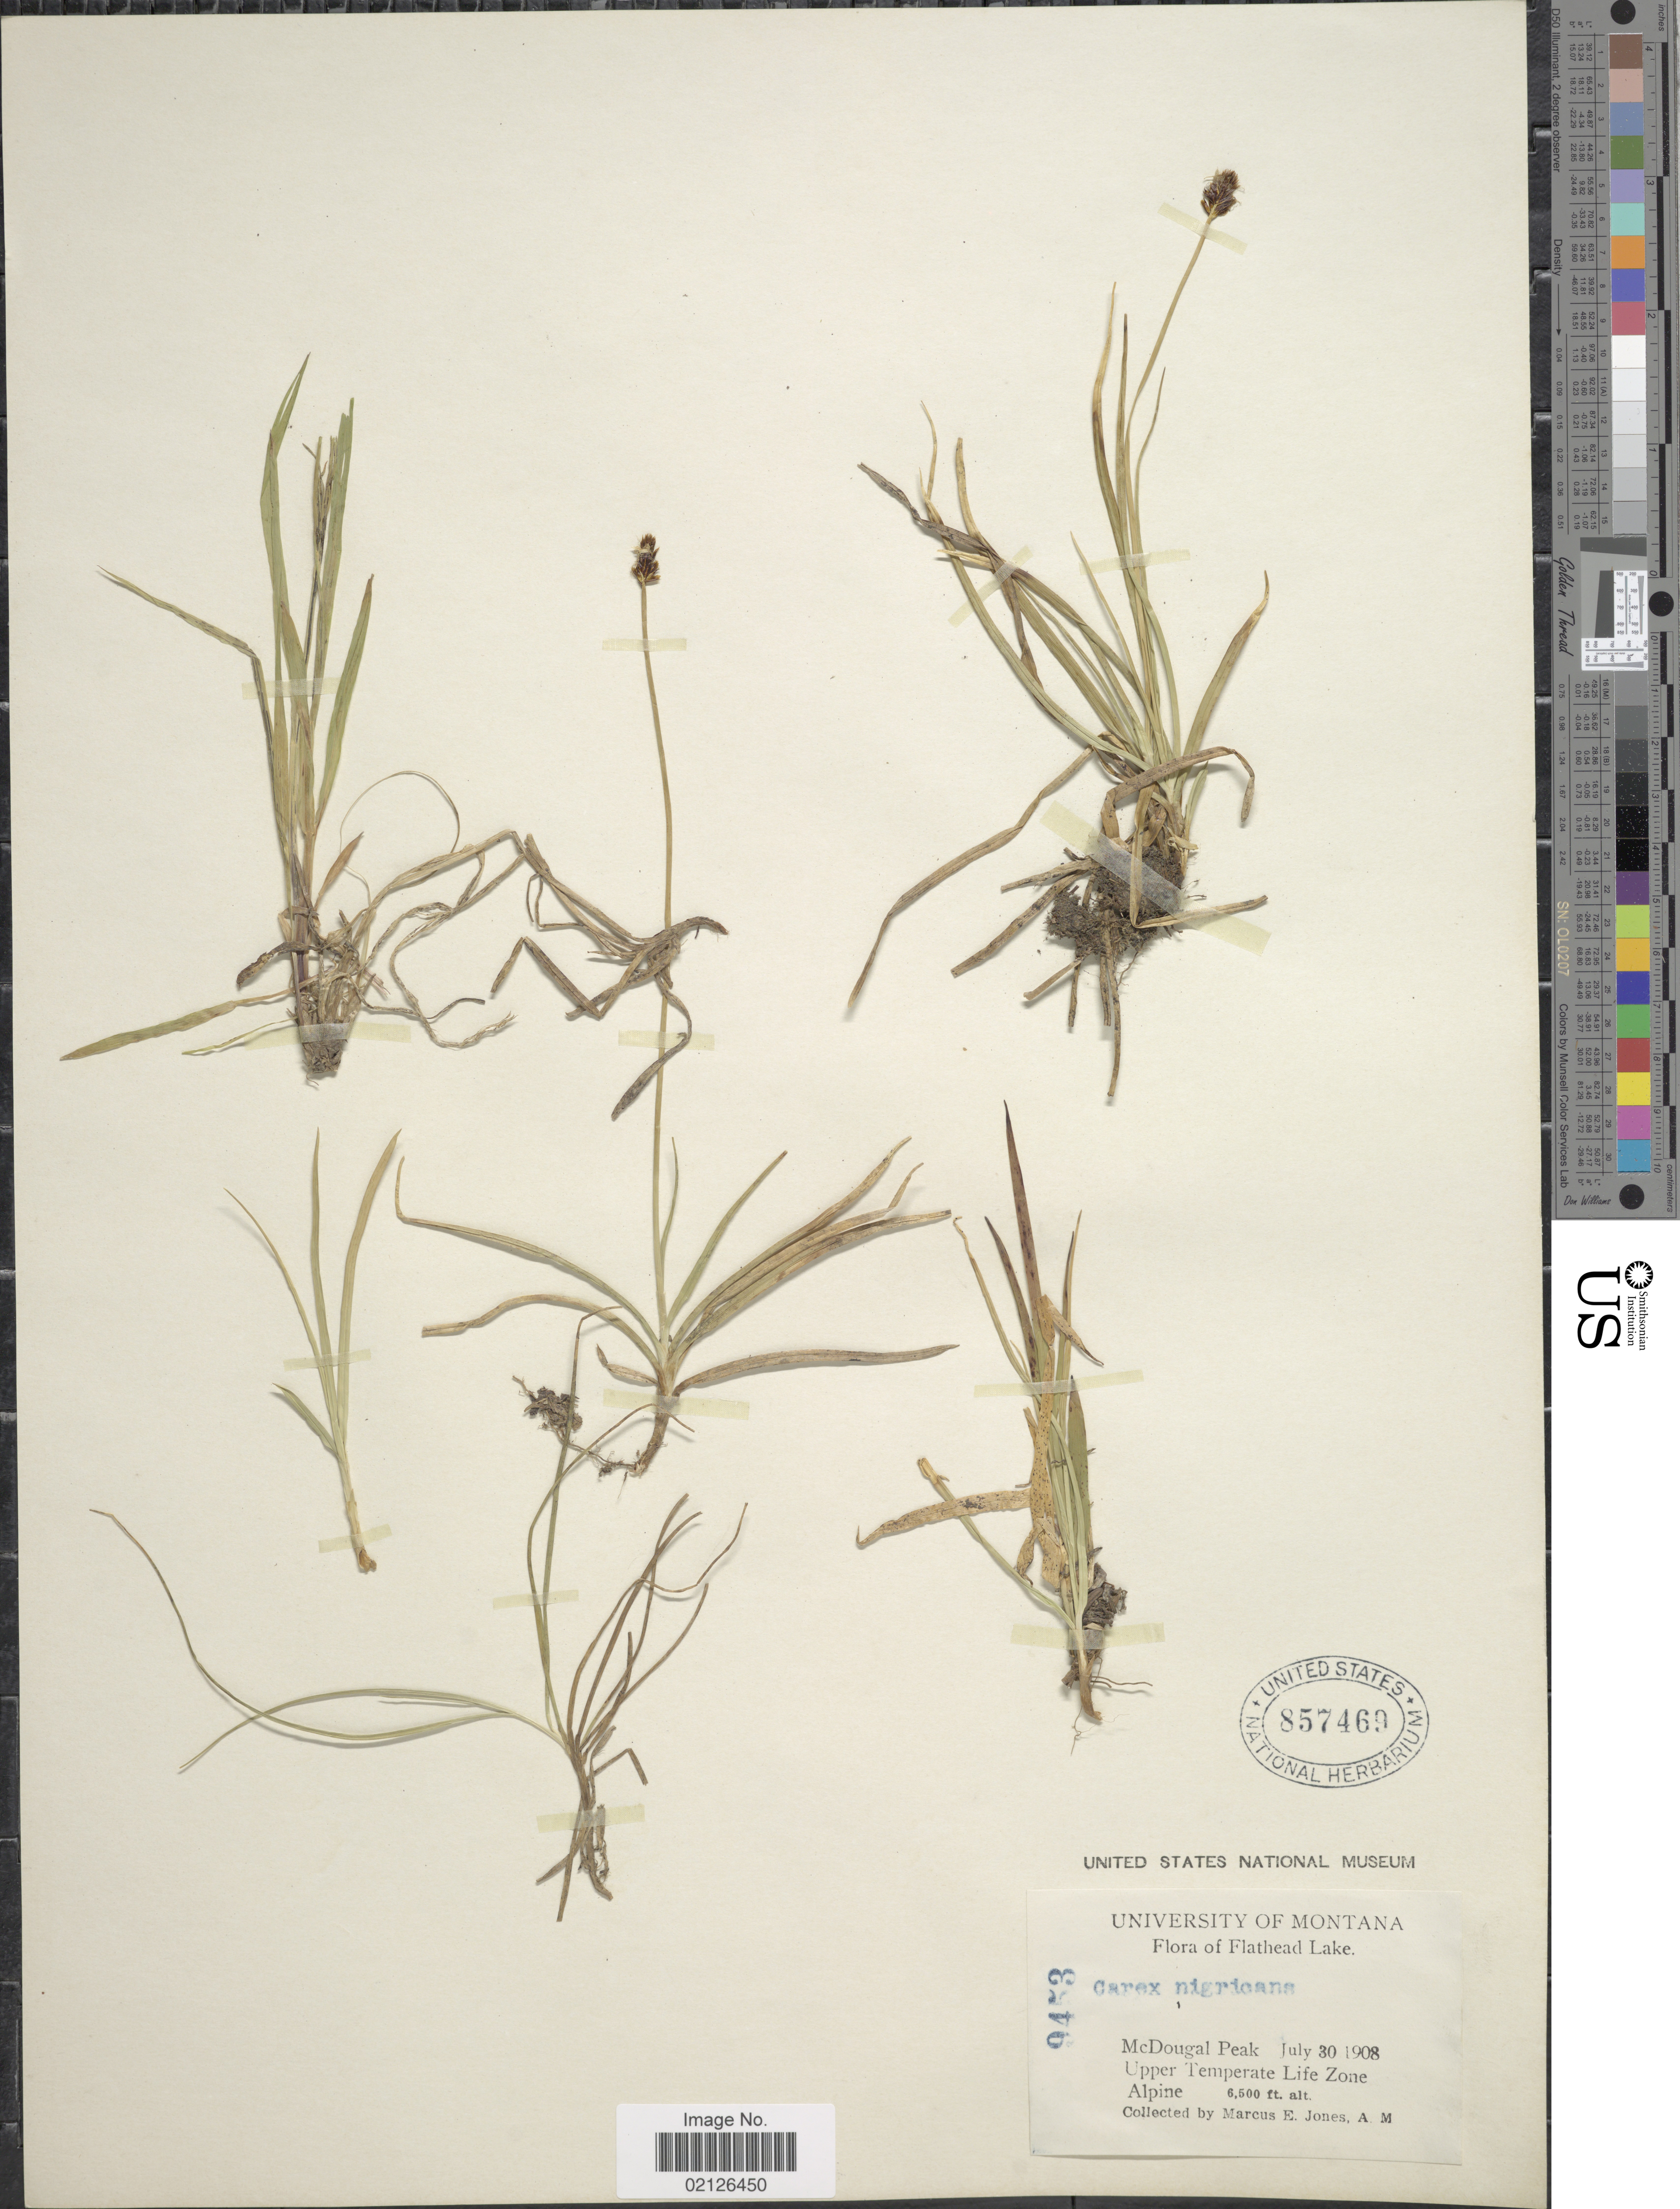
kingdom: Plantae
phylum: Tracheophyta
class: Liliopsida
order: Poales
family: Cyperaceae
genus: Carex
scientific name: Carex nigricans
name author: C.A. Mey.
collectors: M. E. Jones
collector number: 9453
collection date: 1908-07-30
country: United States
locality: Flathead Lake, McDougal Peak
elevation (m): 1981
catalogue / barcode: US 857469